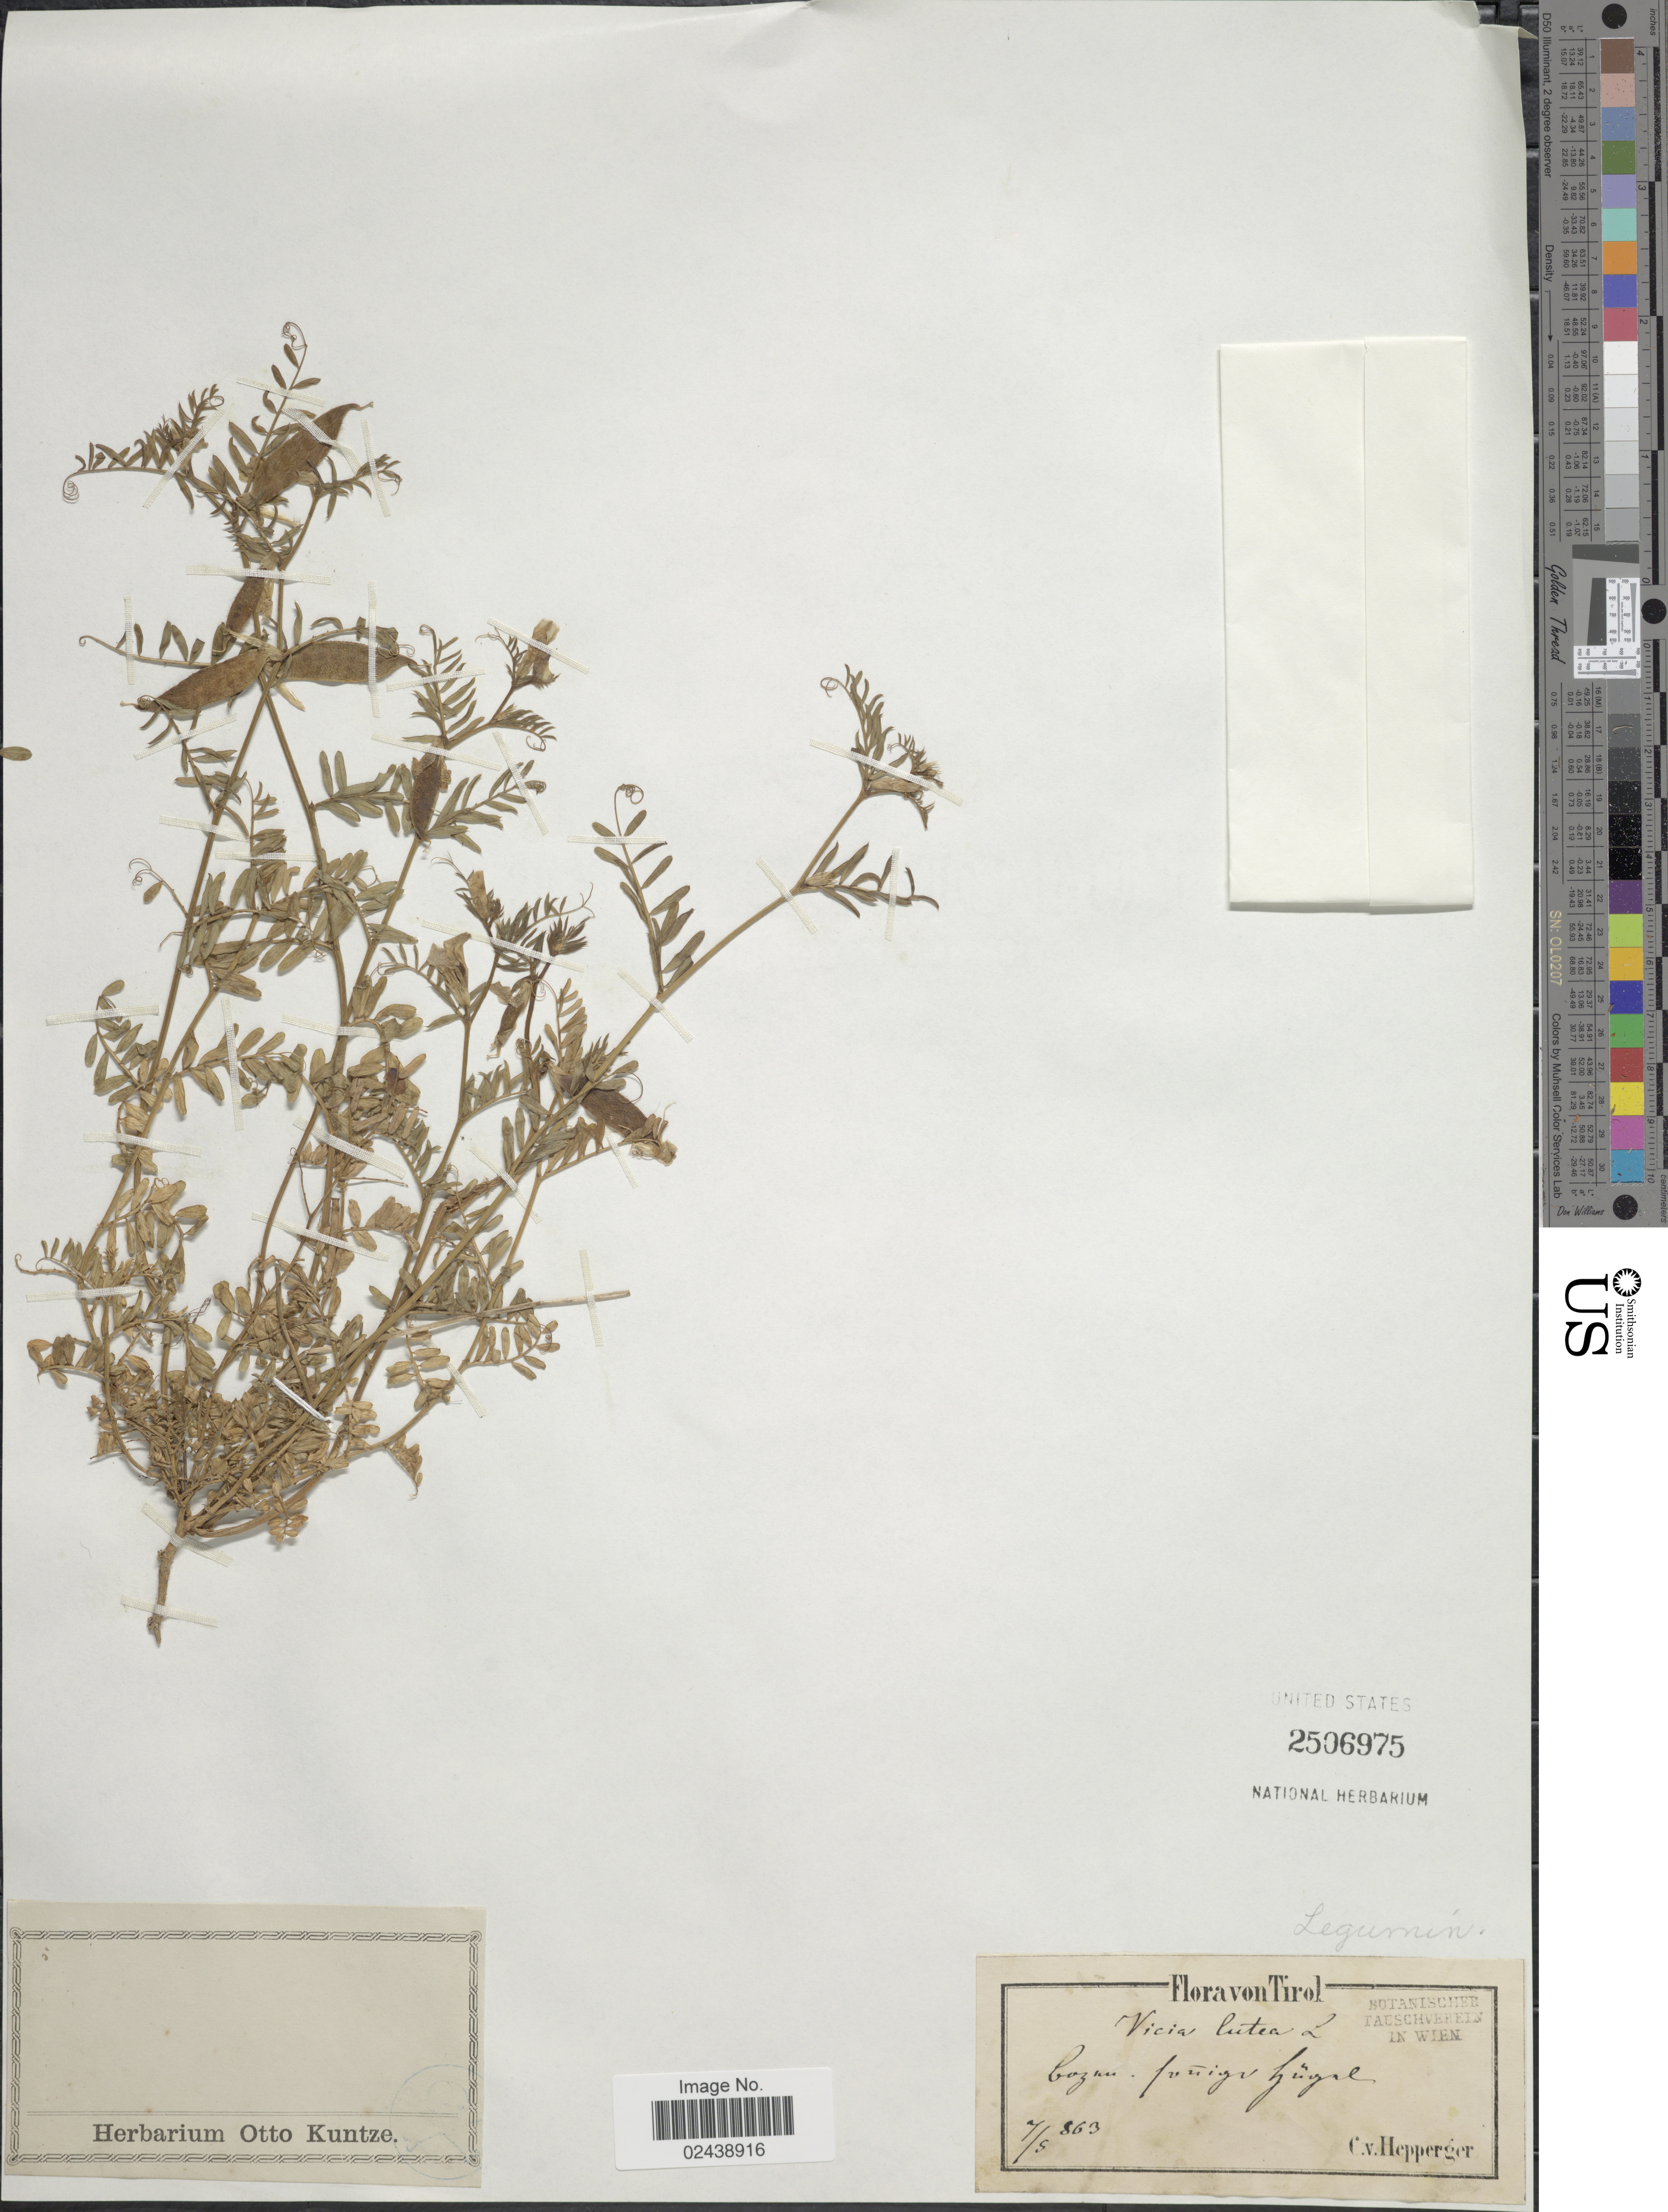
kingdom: Plantae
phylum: Tracheophyta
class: Magnoliopsida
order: Fabales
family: Fabaceae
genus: Vicia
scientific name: Vicia lutea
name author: L.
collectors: C. Hepperger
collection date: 1863-08-07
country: Austria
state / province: Tirol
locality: Cozan. fonigr Gugre [interpreted]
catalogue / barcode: US 2506975